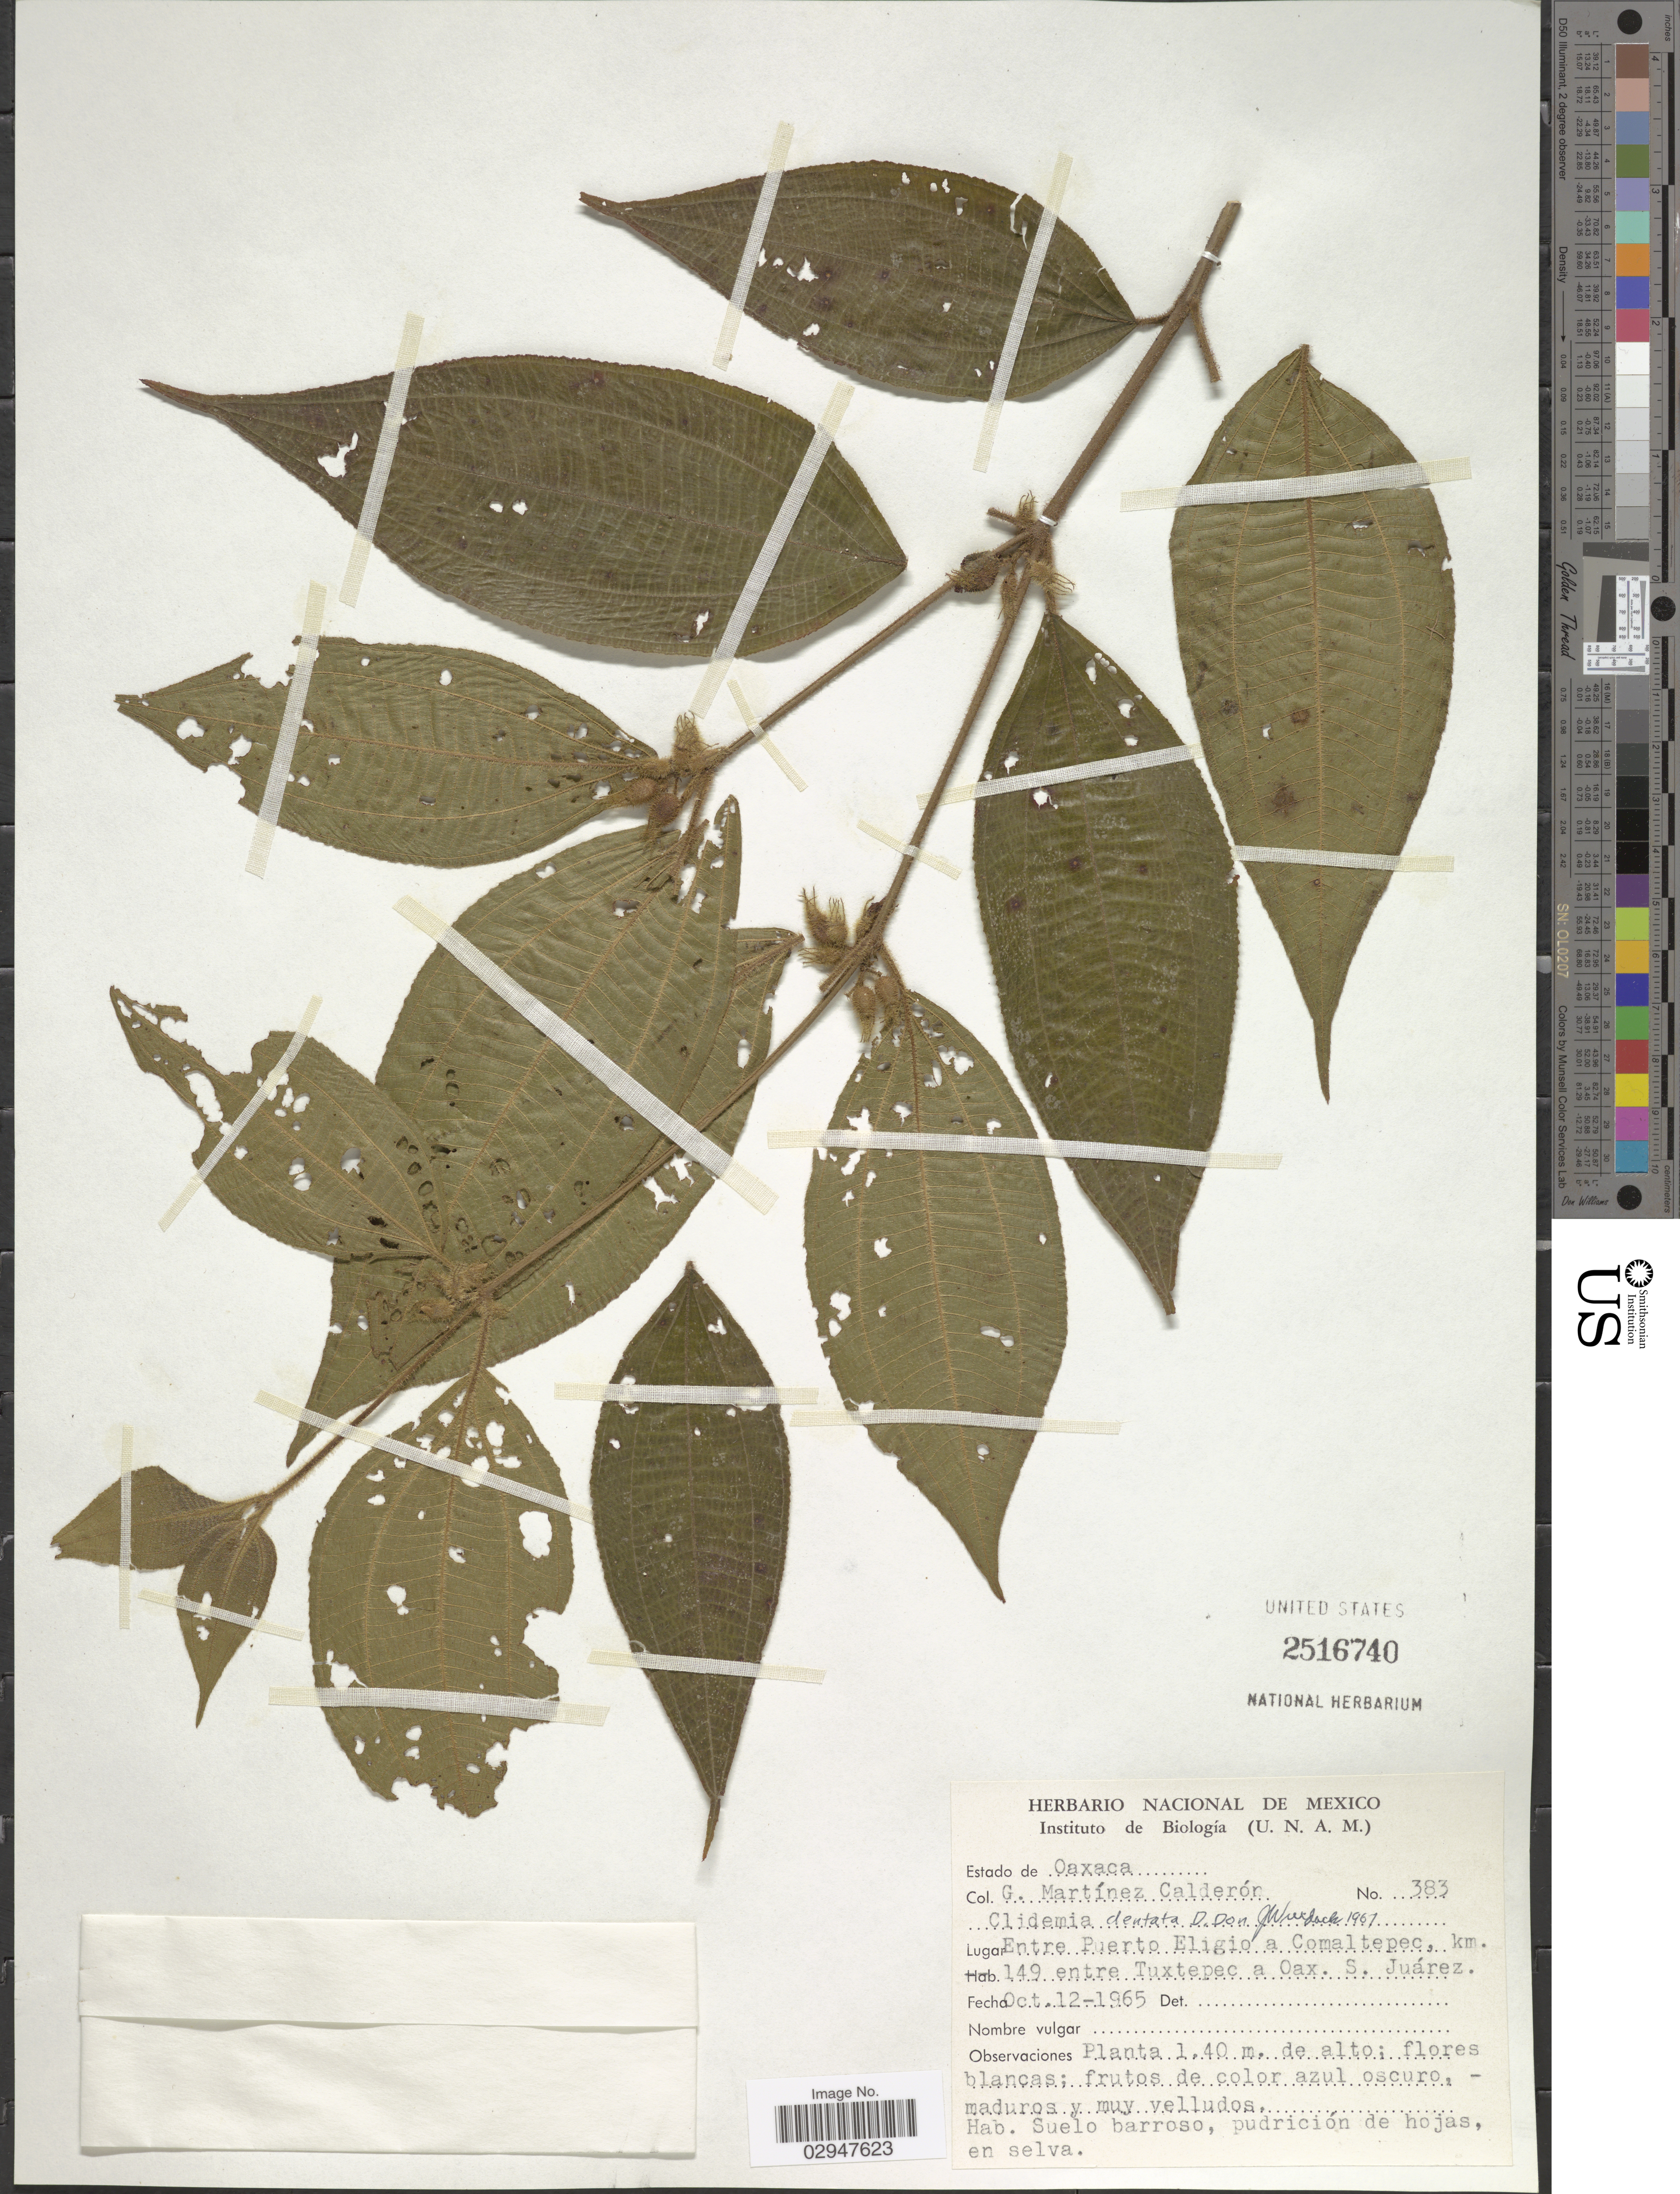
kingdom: Plantae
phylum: Tracheophyta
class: Magnoliopsida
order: Myrtales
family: Melastomataceae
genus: Clidemia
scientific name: Clidemia dentata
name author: D. Don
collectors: G. Martínez Calderón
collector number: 383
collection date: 1965-10-12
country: Mexico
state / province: Oaxaca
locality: Entre Puerto Eligio a Comaltepec, km. 149 entre Tuxtepec a Oax. S. Juárez.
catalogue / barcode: US 2516740